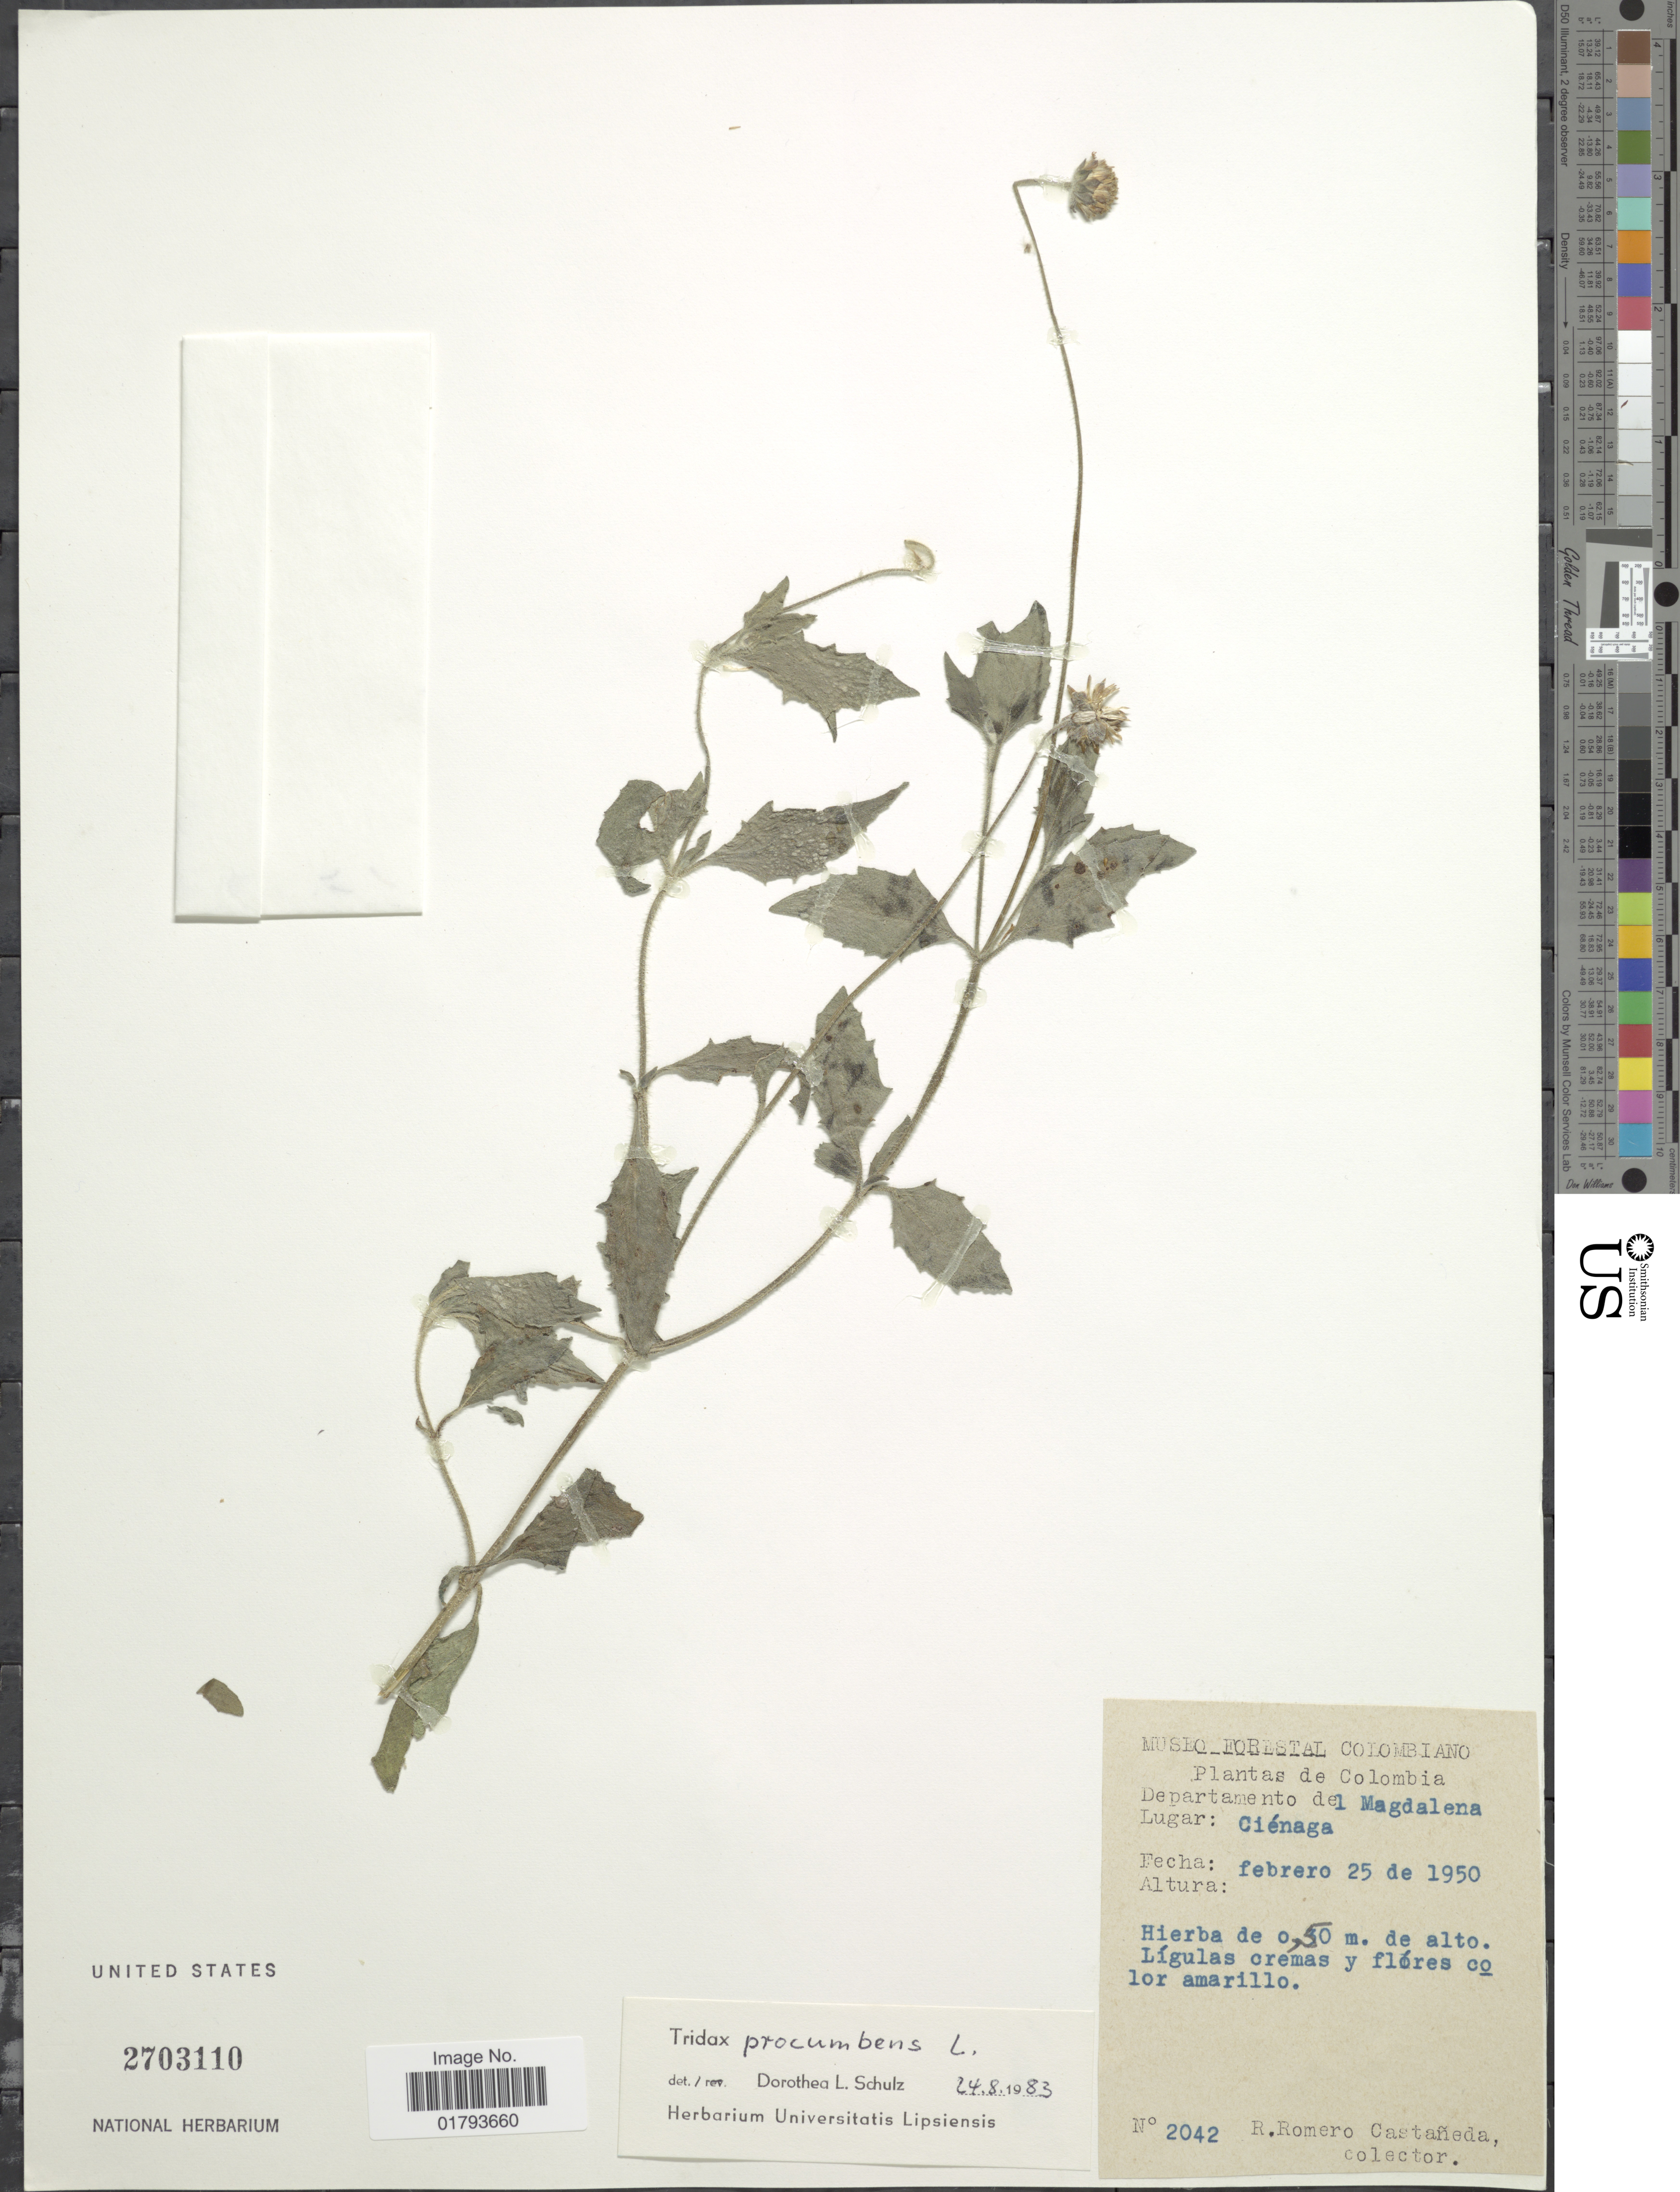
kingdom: Plantae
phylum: Tracheophyta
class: Magnoliopsida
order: Asterales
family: Asteraceae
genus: Tridax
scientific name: Tridax procumbens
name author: L.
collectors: R. Romero Castañeda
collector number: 2042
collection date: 1950-02-25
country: Colombia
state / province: Magdalena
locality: Ciénaga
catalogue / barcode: US 2703110